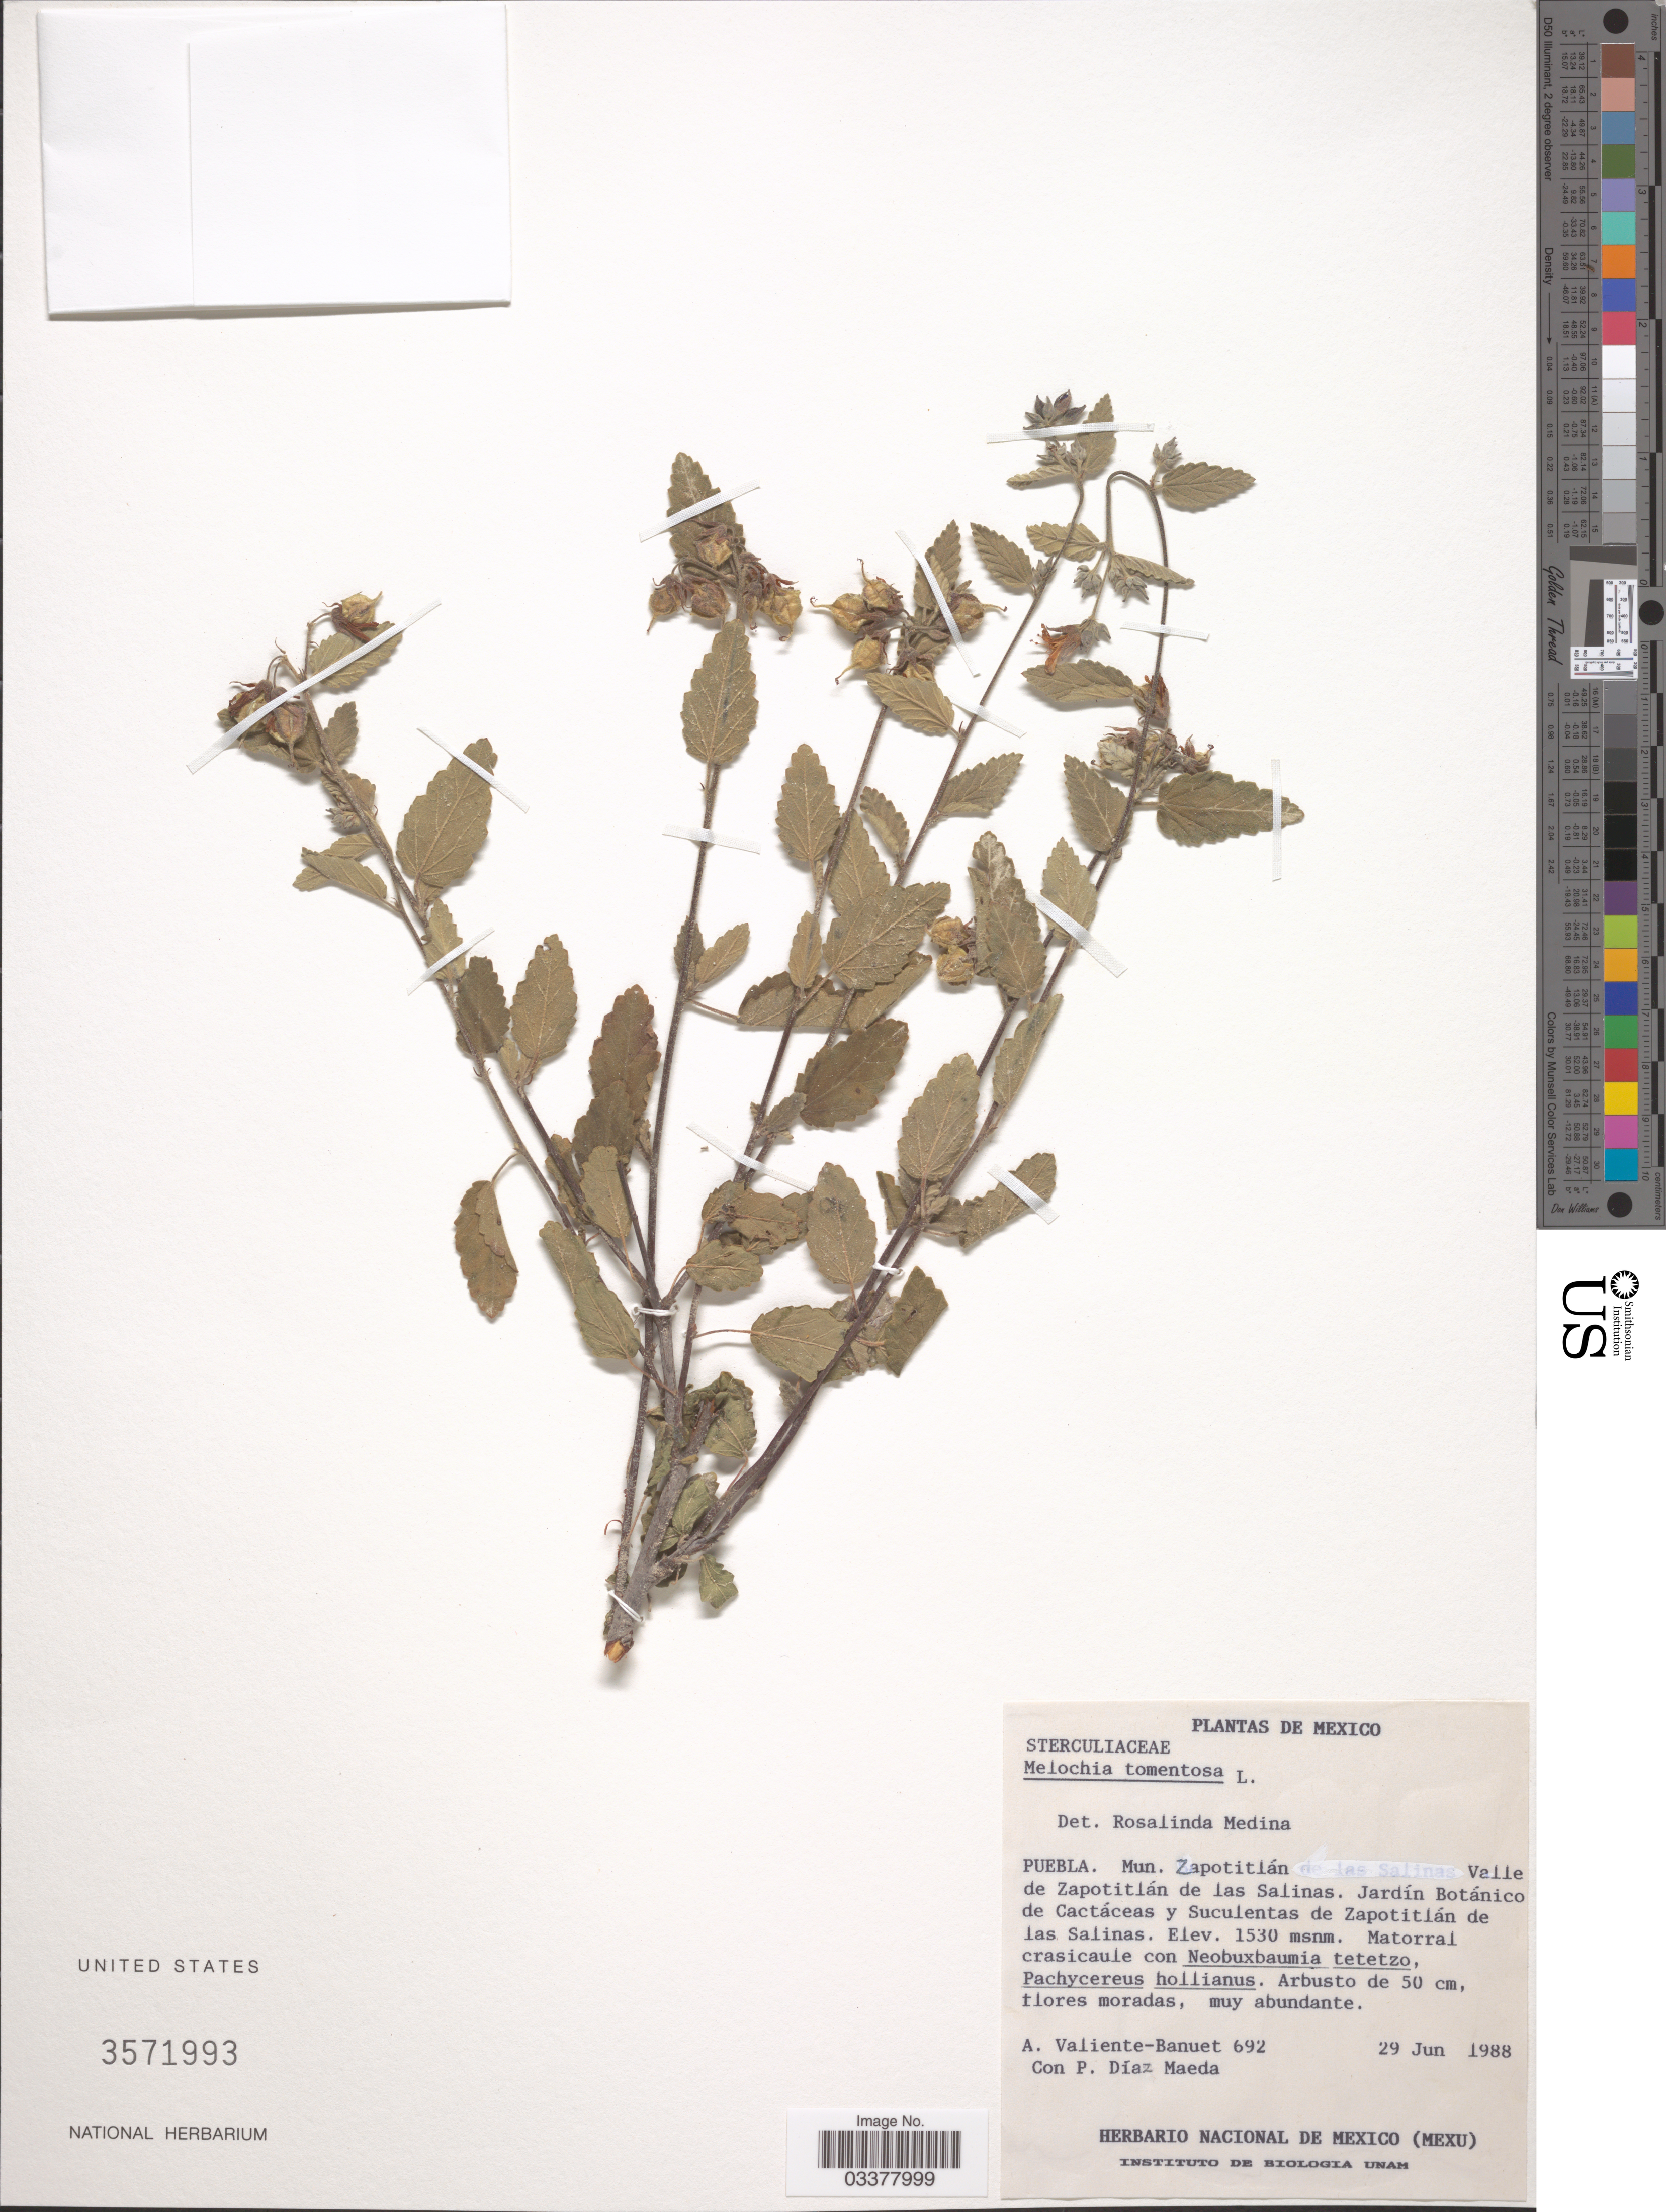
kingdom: Plantae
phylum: Tracheophyta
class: Magnoliopsida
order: Malvales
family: Malvaceae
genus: Melochia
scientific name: Melochia tomentosa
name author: L.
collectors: A. Valiente B. & P. Diaz Maeda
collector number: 692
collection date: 1988-06-29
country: Mexico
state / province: Puebla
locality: Mun. Zapotitlán. Valle de Zapotitlán de las Salinas. Jardín Botánico de Cactáceas y Suculentas de Zapotitlán de las Salinas.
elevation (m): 1530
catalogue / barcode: US 3571993